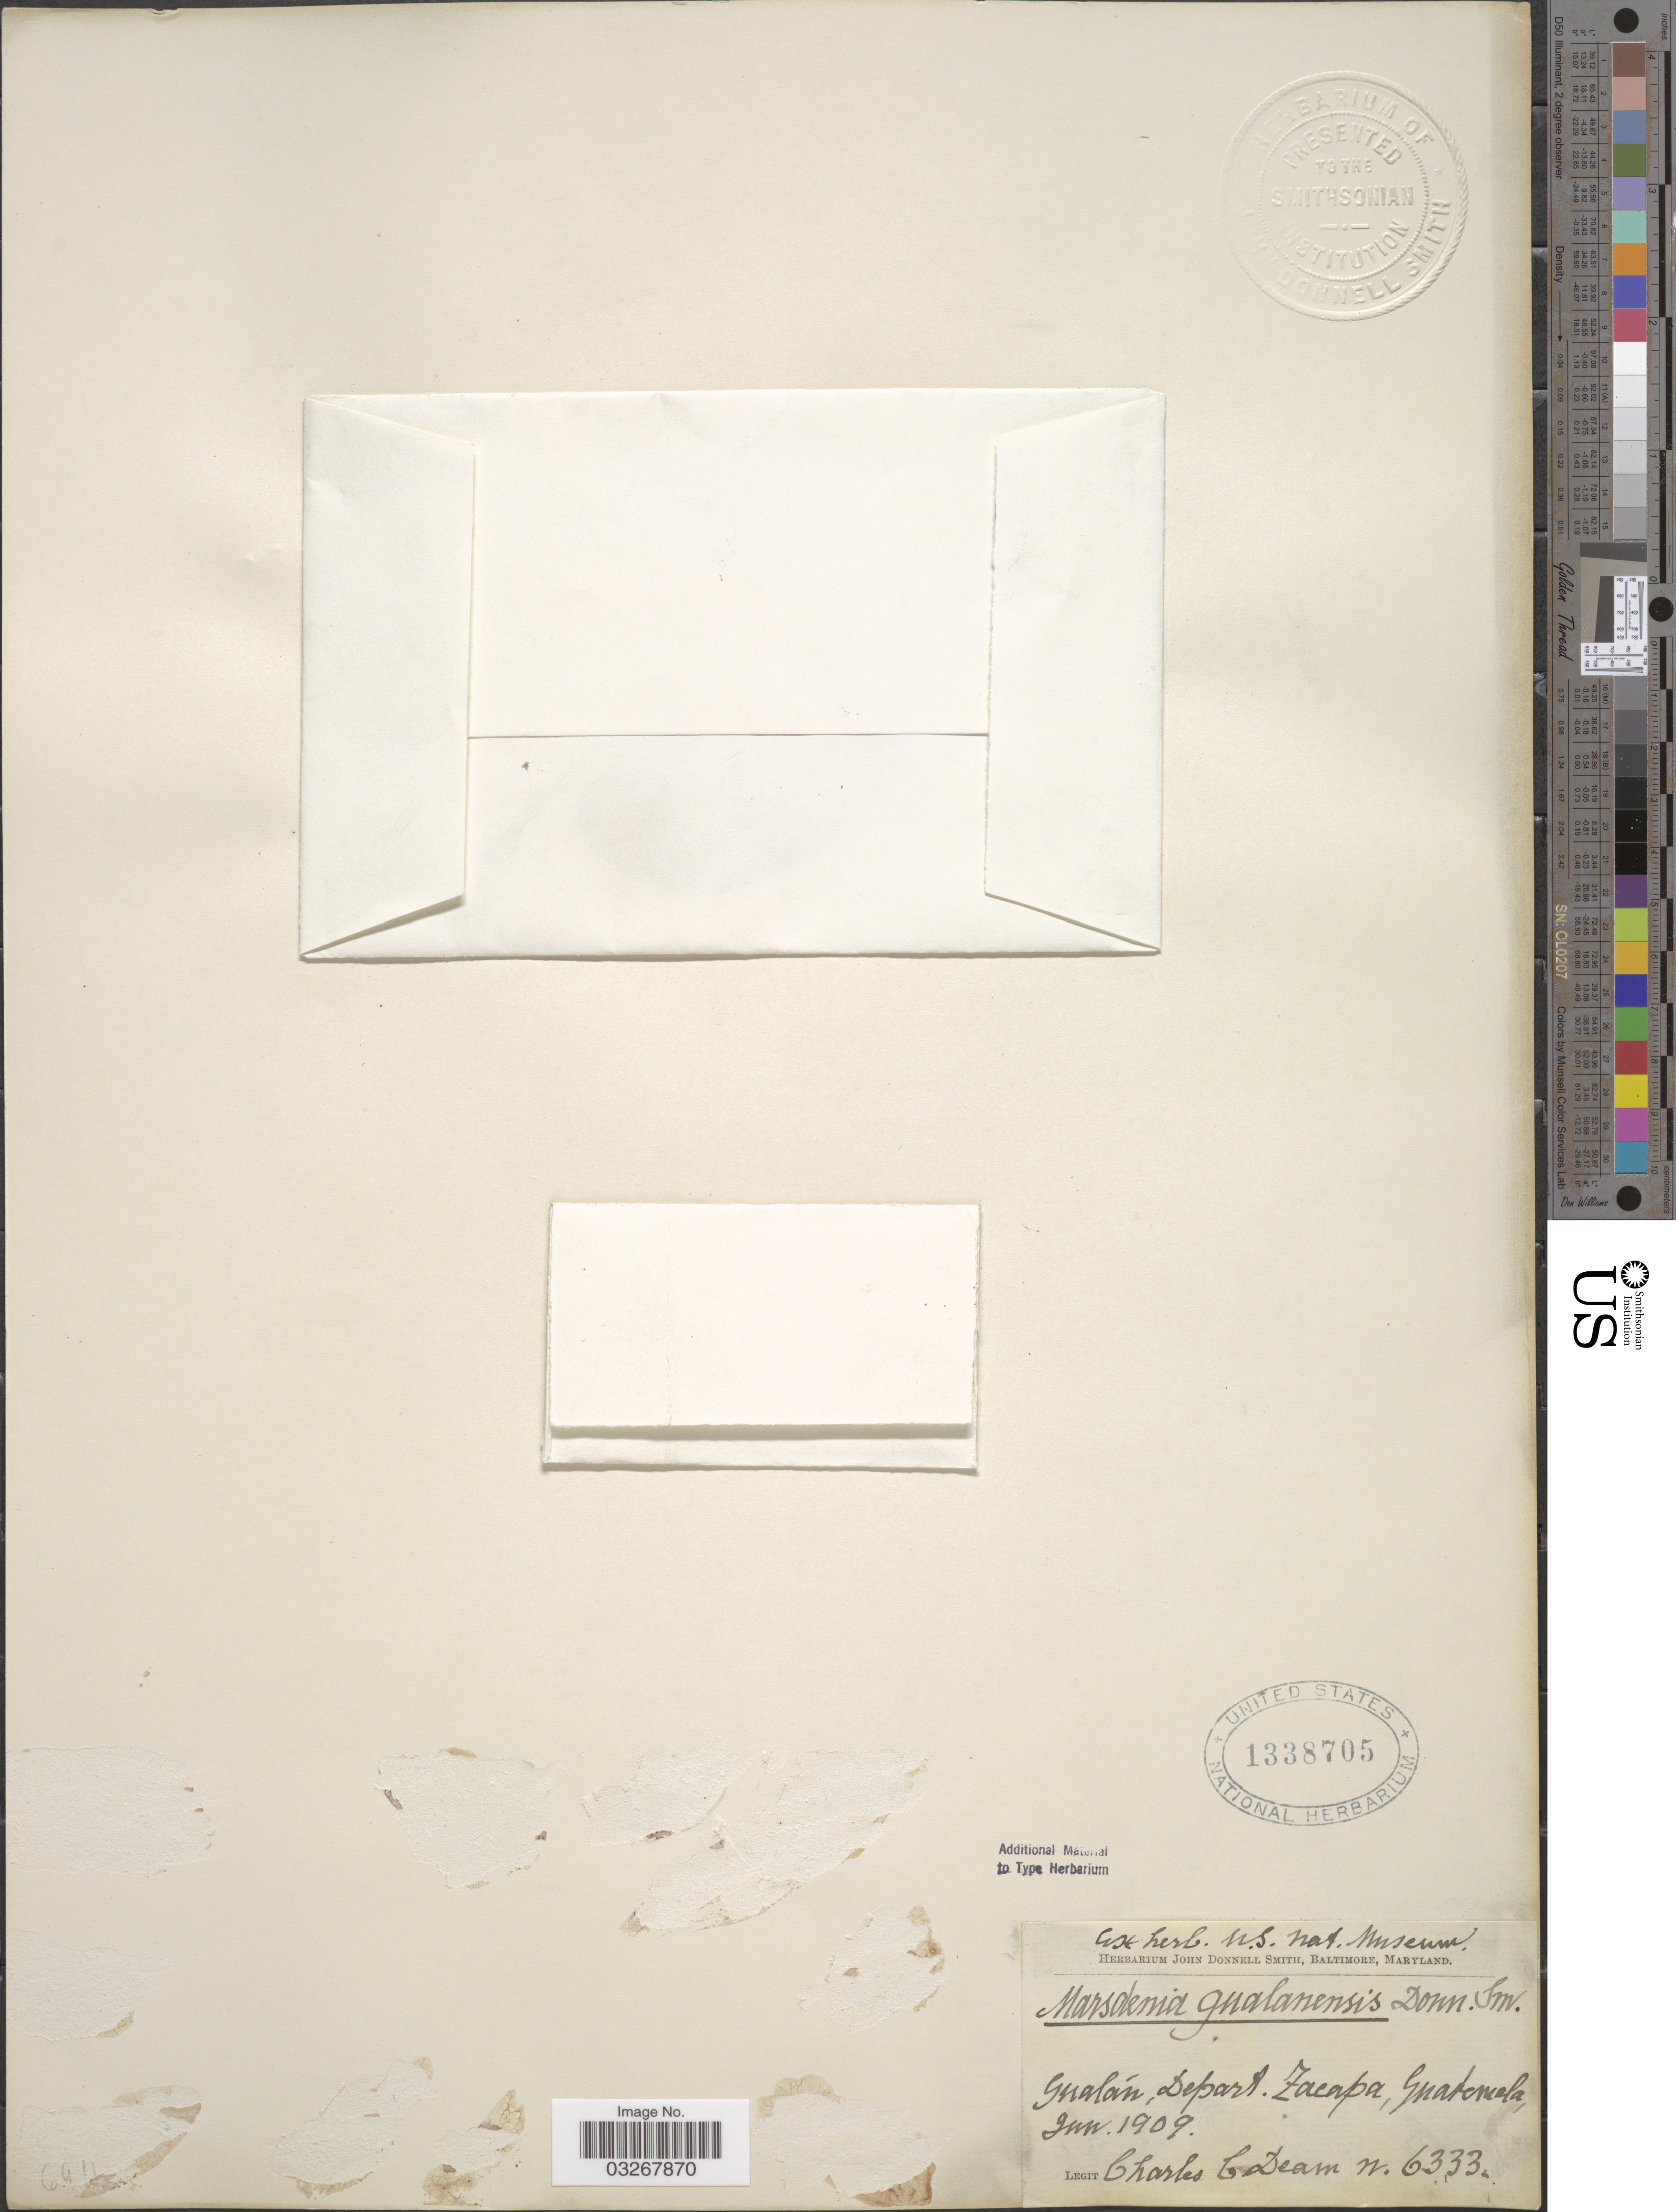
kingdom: Plantae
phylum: Tracheophyta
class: Magnoliopsida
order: Gentianales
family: Apocynaceae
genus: Marsdenia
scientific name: Marsdenia gualanensis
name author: Donn. Sm.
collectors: C. C. Deam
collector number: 6333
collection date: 1909-06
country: Guatemala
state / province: Zacapa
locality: Gualán, Depart. Zacapa.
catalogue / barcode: US 1338705